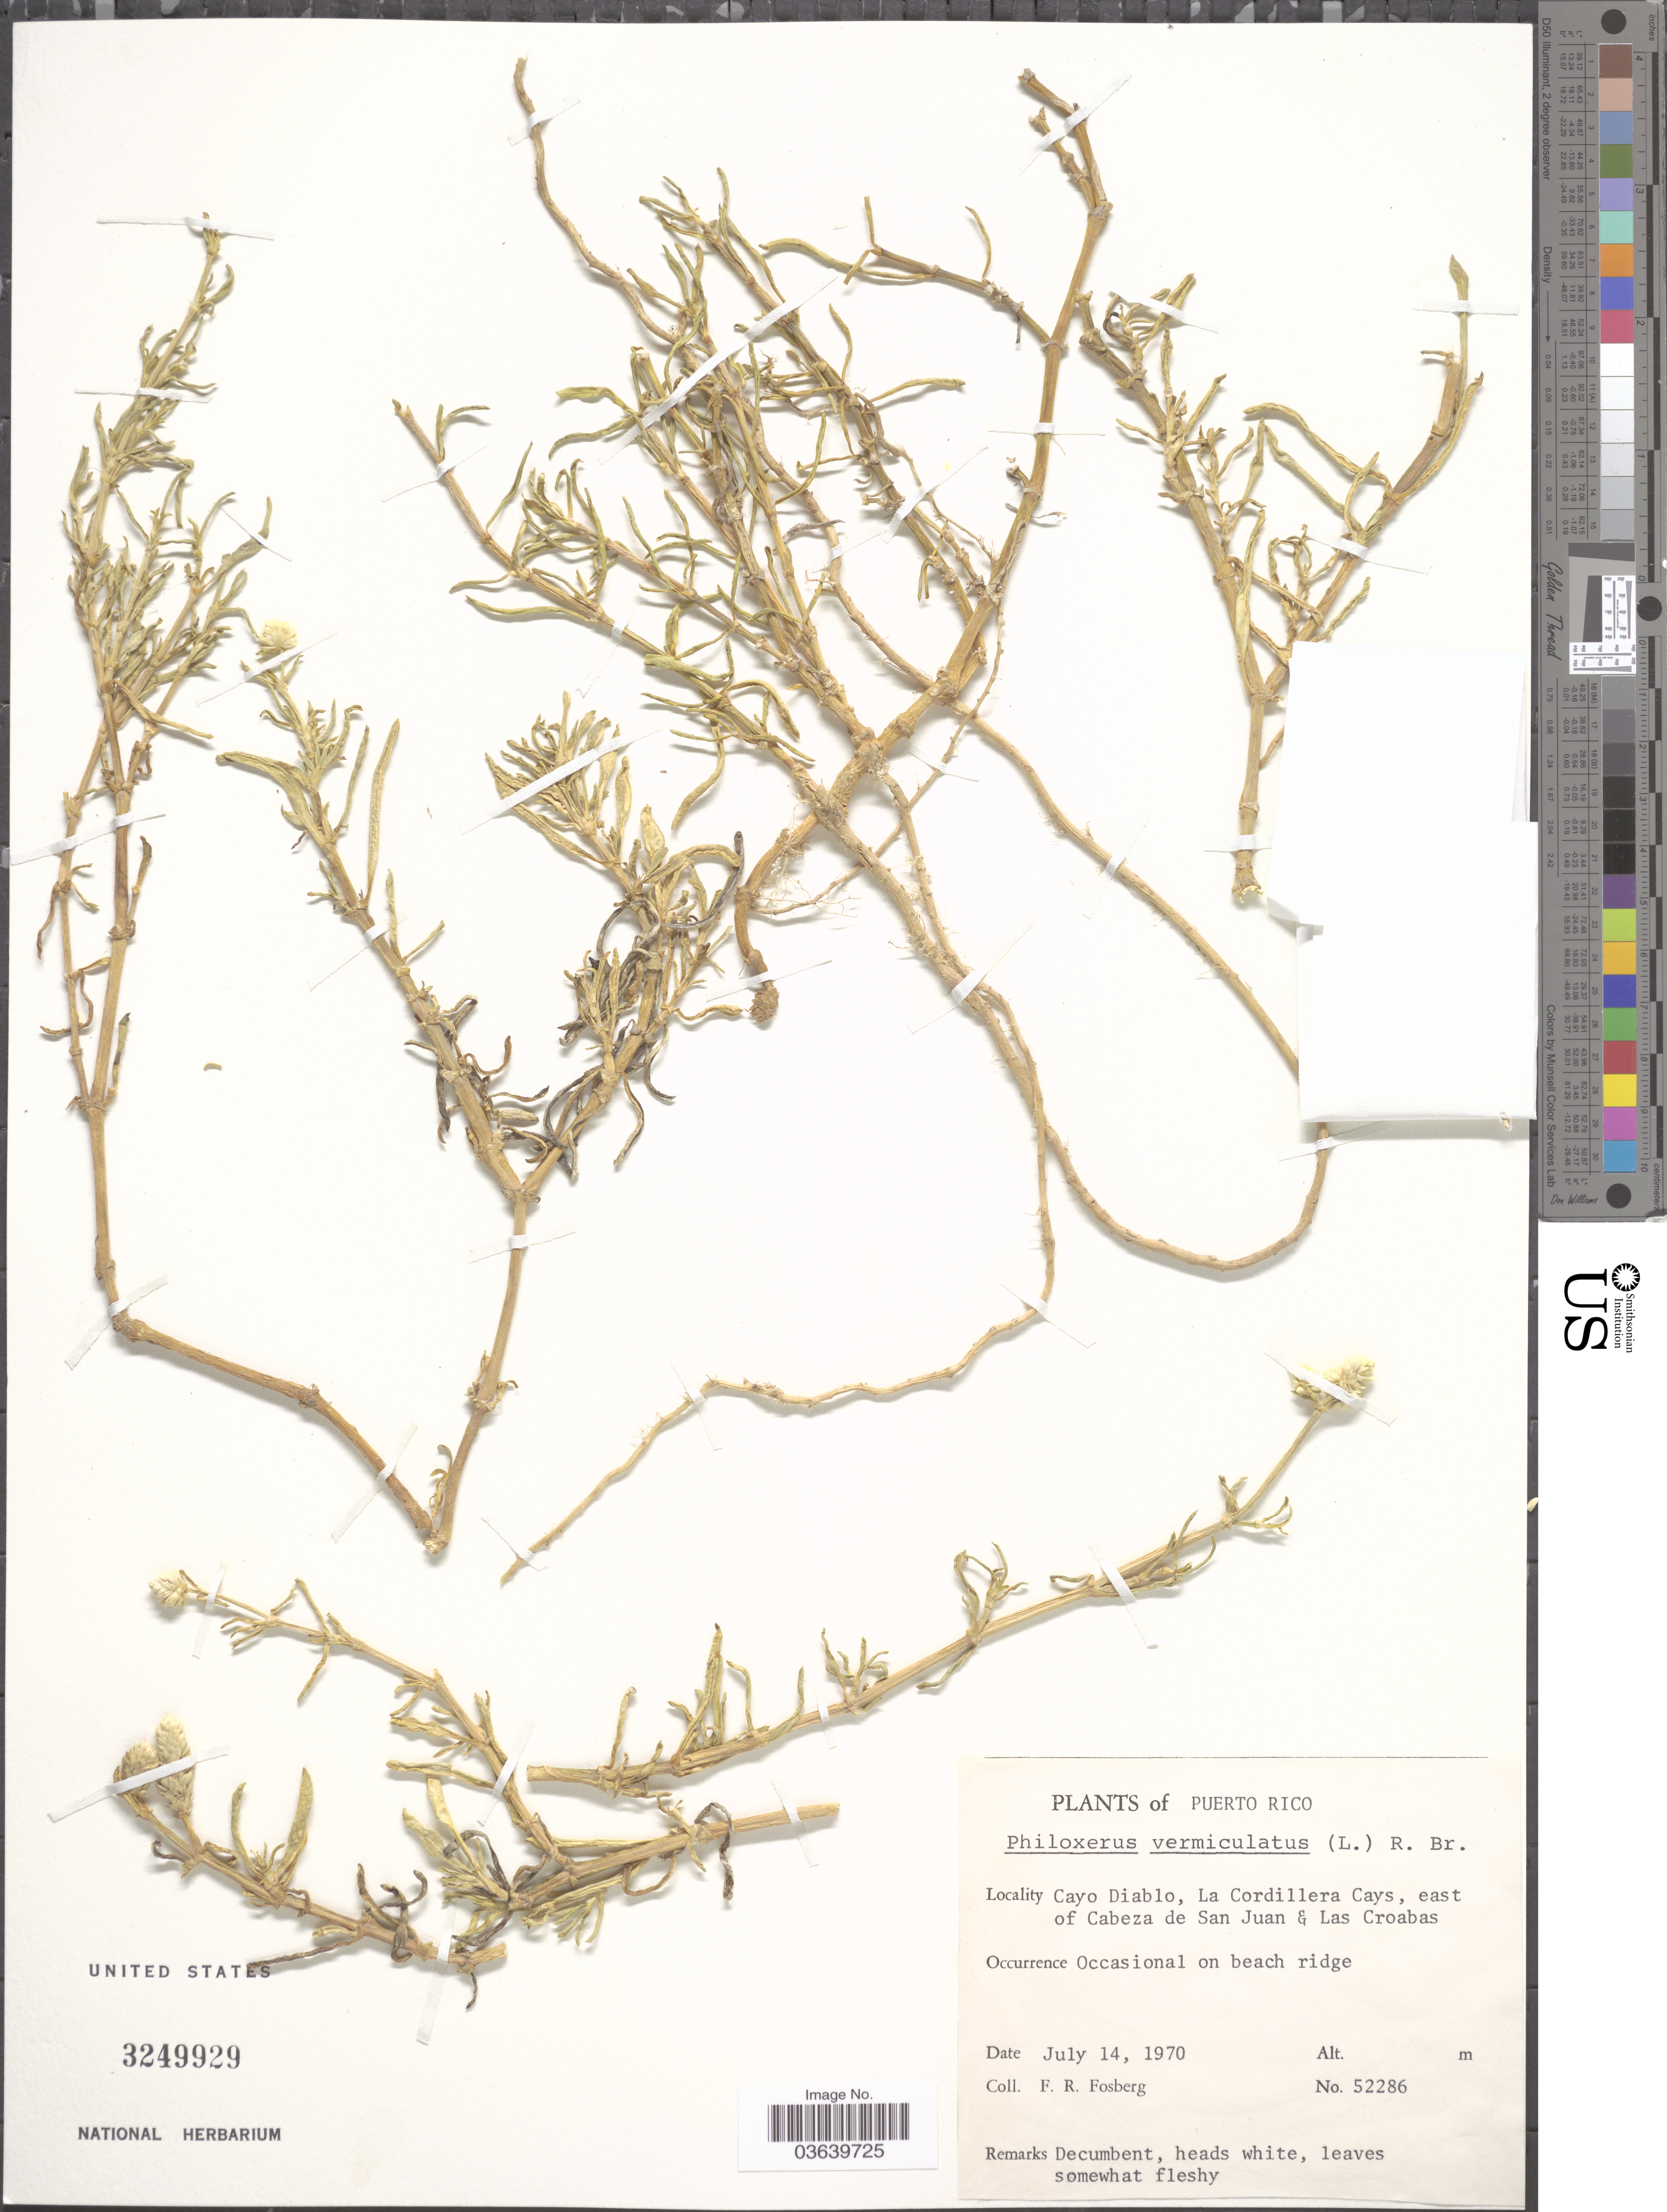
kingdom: Plantae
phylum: Tracheophyta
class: Magnoliopsida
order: Caryophyllales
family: Amaranthaceae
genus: Gomphrena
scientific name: Gomphrena vermicularis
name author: L.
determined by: Strong, Mark T., (BOT), Smithsonian Institution - National Museum of Natural History (UNITED STATES)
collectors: F. R. Fosberg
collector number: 52286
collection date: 1970-07-14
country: Puerto Rico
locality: Cayo Diablo, La Cordillera Cays, east of Cabeza de San Juan & Las Croabas.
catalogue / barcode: US 3249929